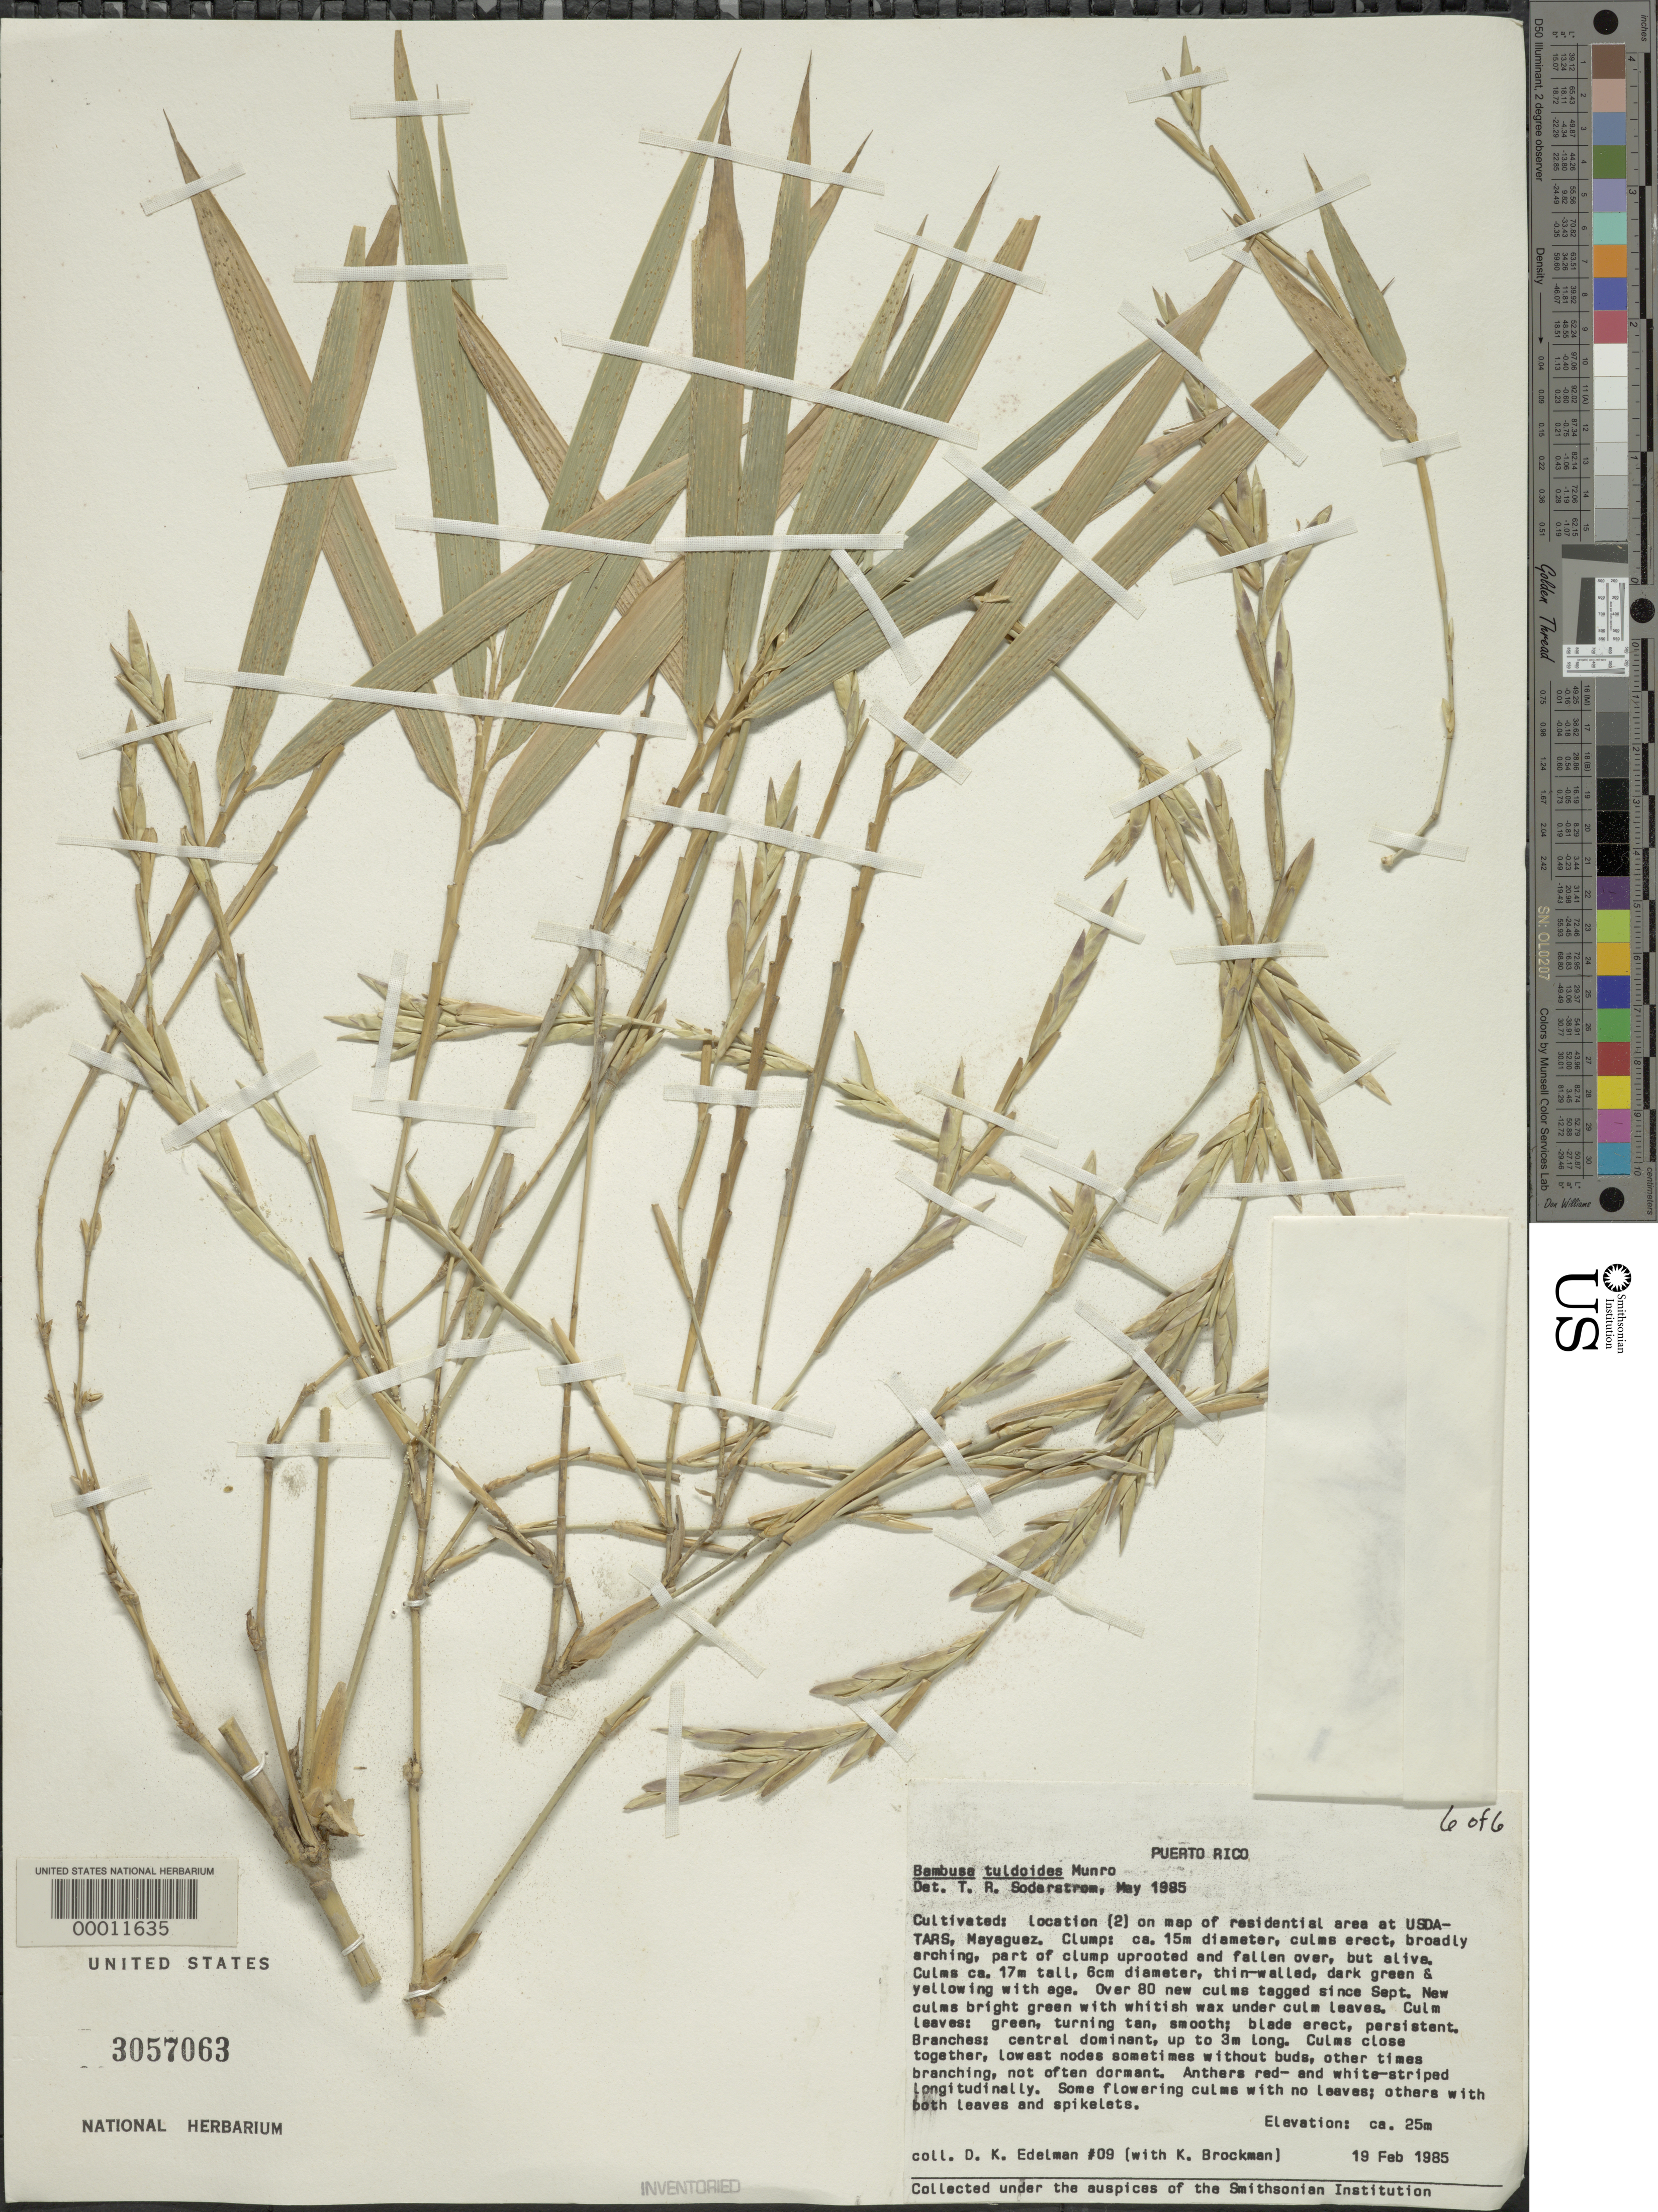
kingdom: Plantae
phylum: Tracheophyta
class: Liliopsida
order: Poales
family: Poaceae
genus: Bambusa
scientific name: Bambusa tuldoides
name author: Munro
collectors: D. Edelman & K. Brockman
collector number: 09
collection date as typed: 19 Feb 1985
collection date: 1985-02-19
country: Puerto Rico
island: Greater Antilles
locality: Mayaguez, usda-tars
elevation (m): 25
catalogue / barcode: US 3057063